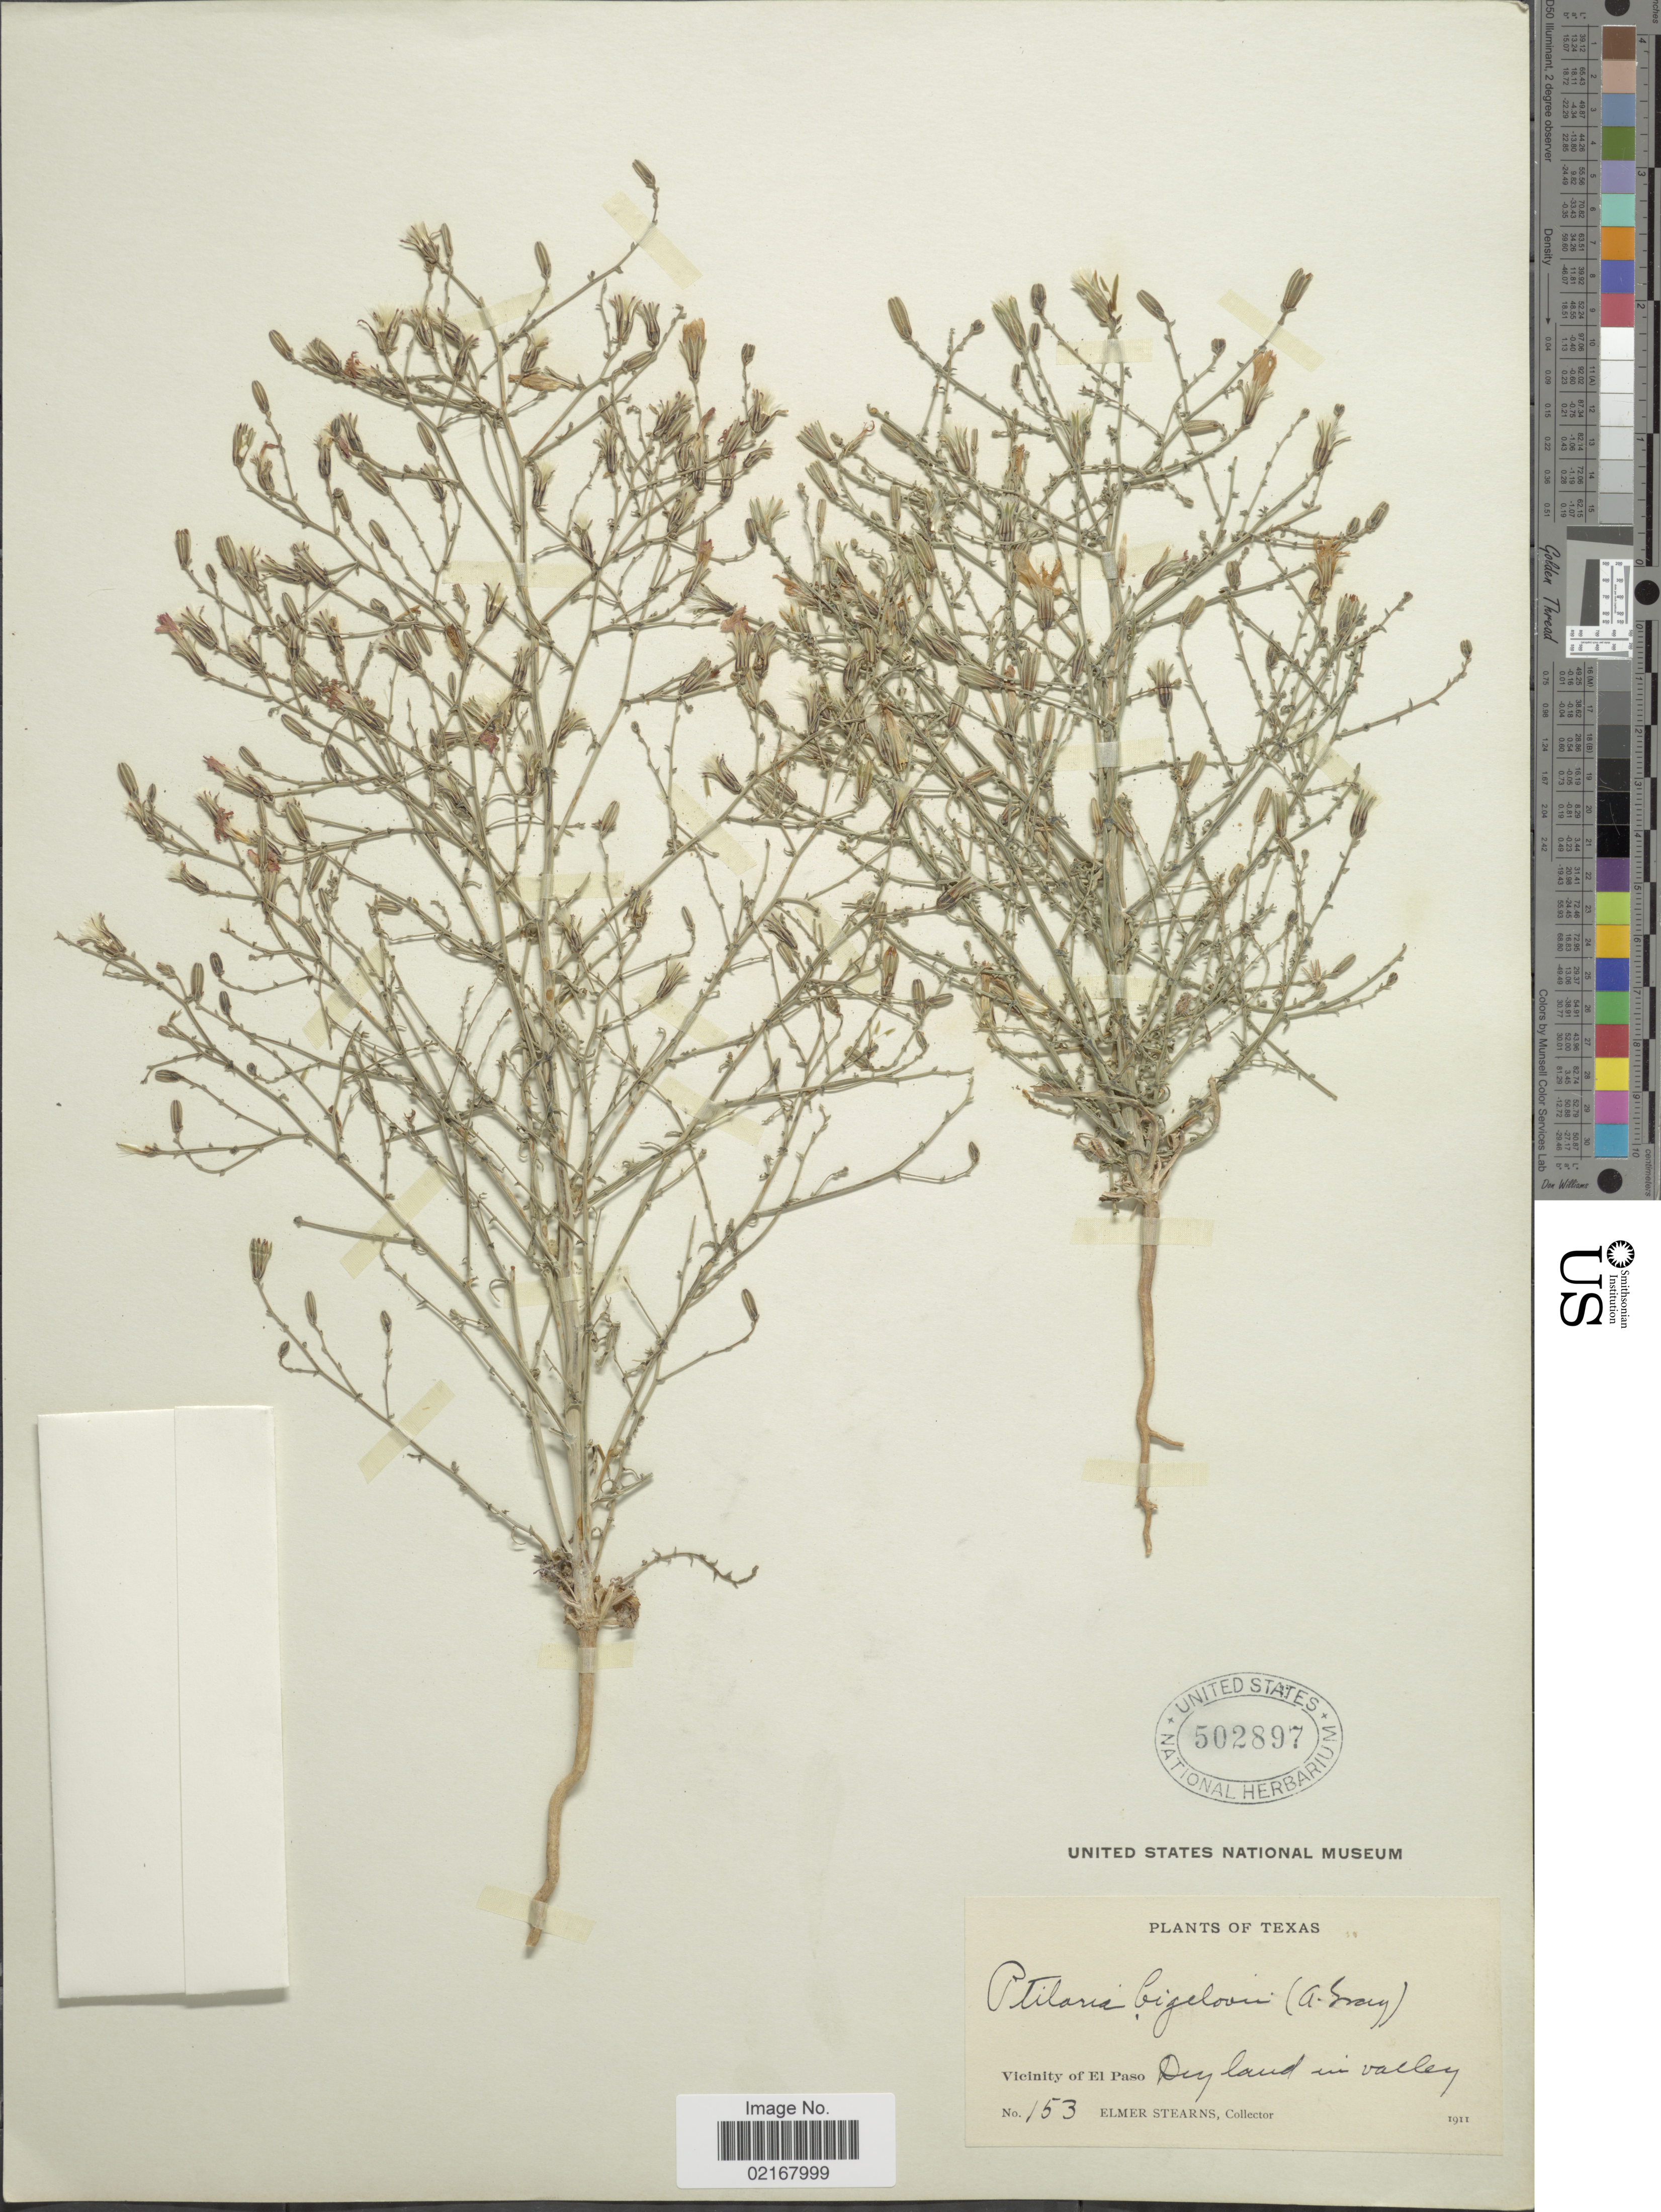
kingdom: Plantae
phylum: Tracheophyta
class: Magnoliopsida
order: Asterales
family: Asteraceae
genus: Stephanomeria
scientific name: Stephanomeria exigua subsp. exigua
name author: Nutt.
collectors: E. Stearns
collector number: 153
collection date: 1911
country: United States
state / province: Texas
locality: Vicinity of El Paso. Dry land in valley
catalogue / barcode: US 502897